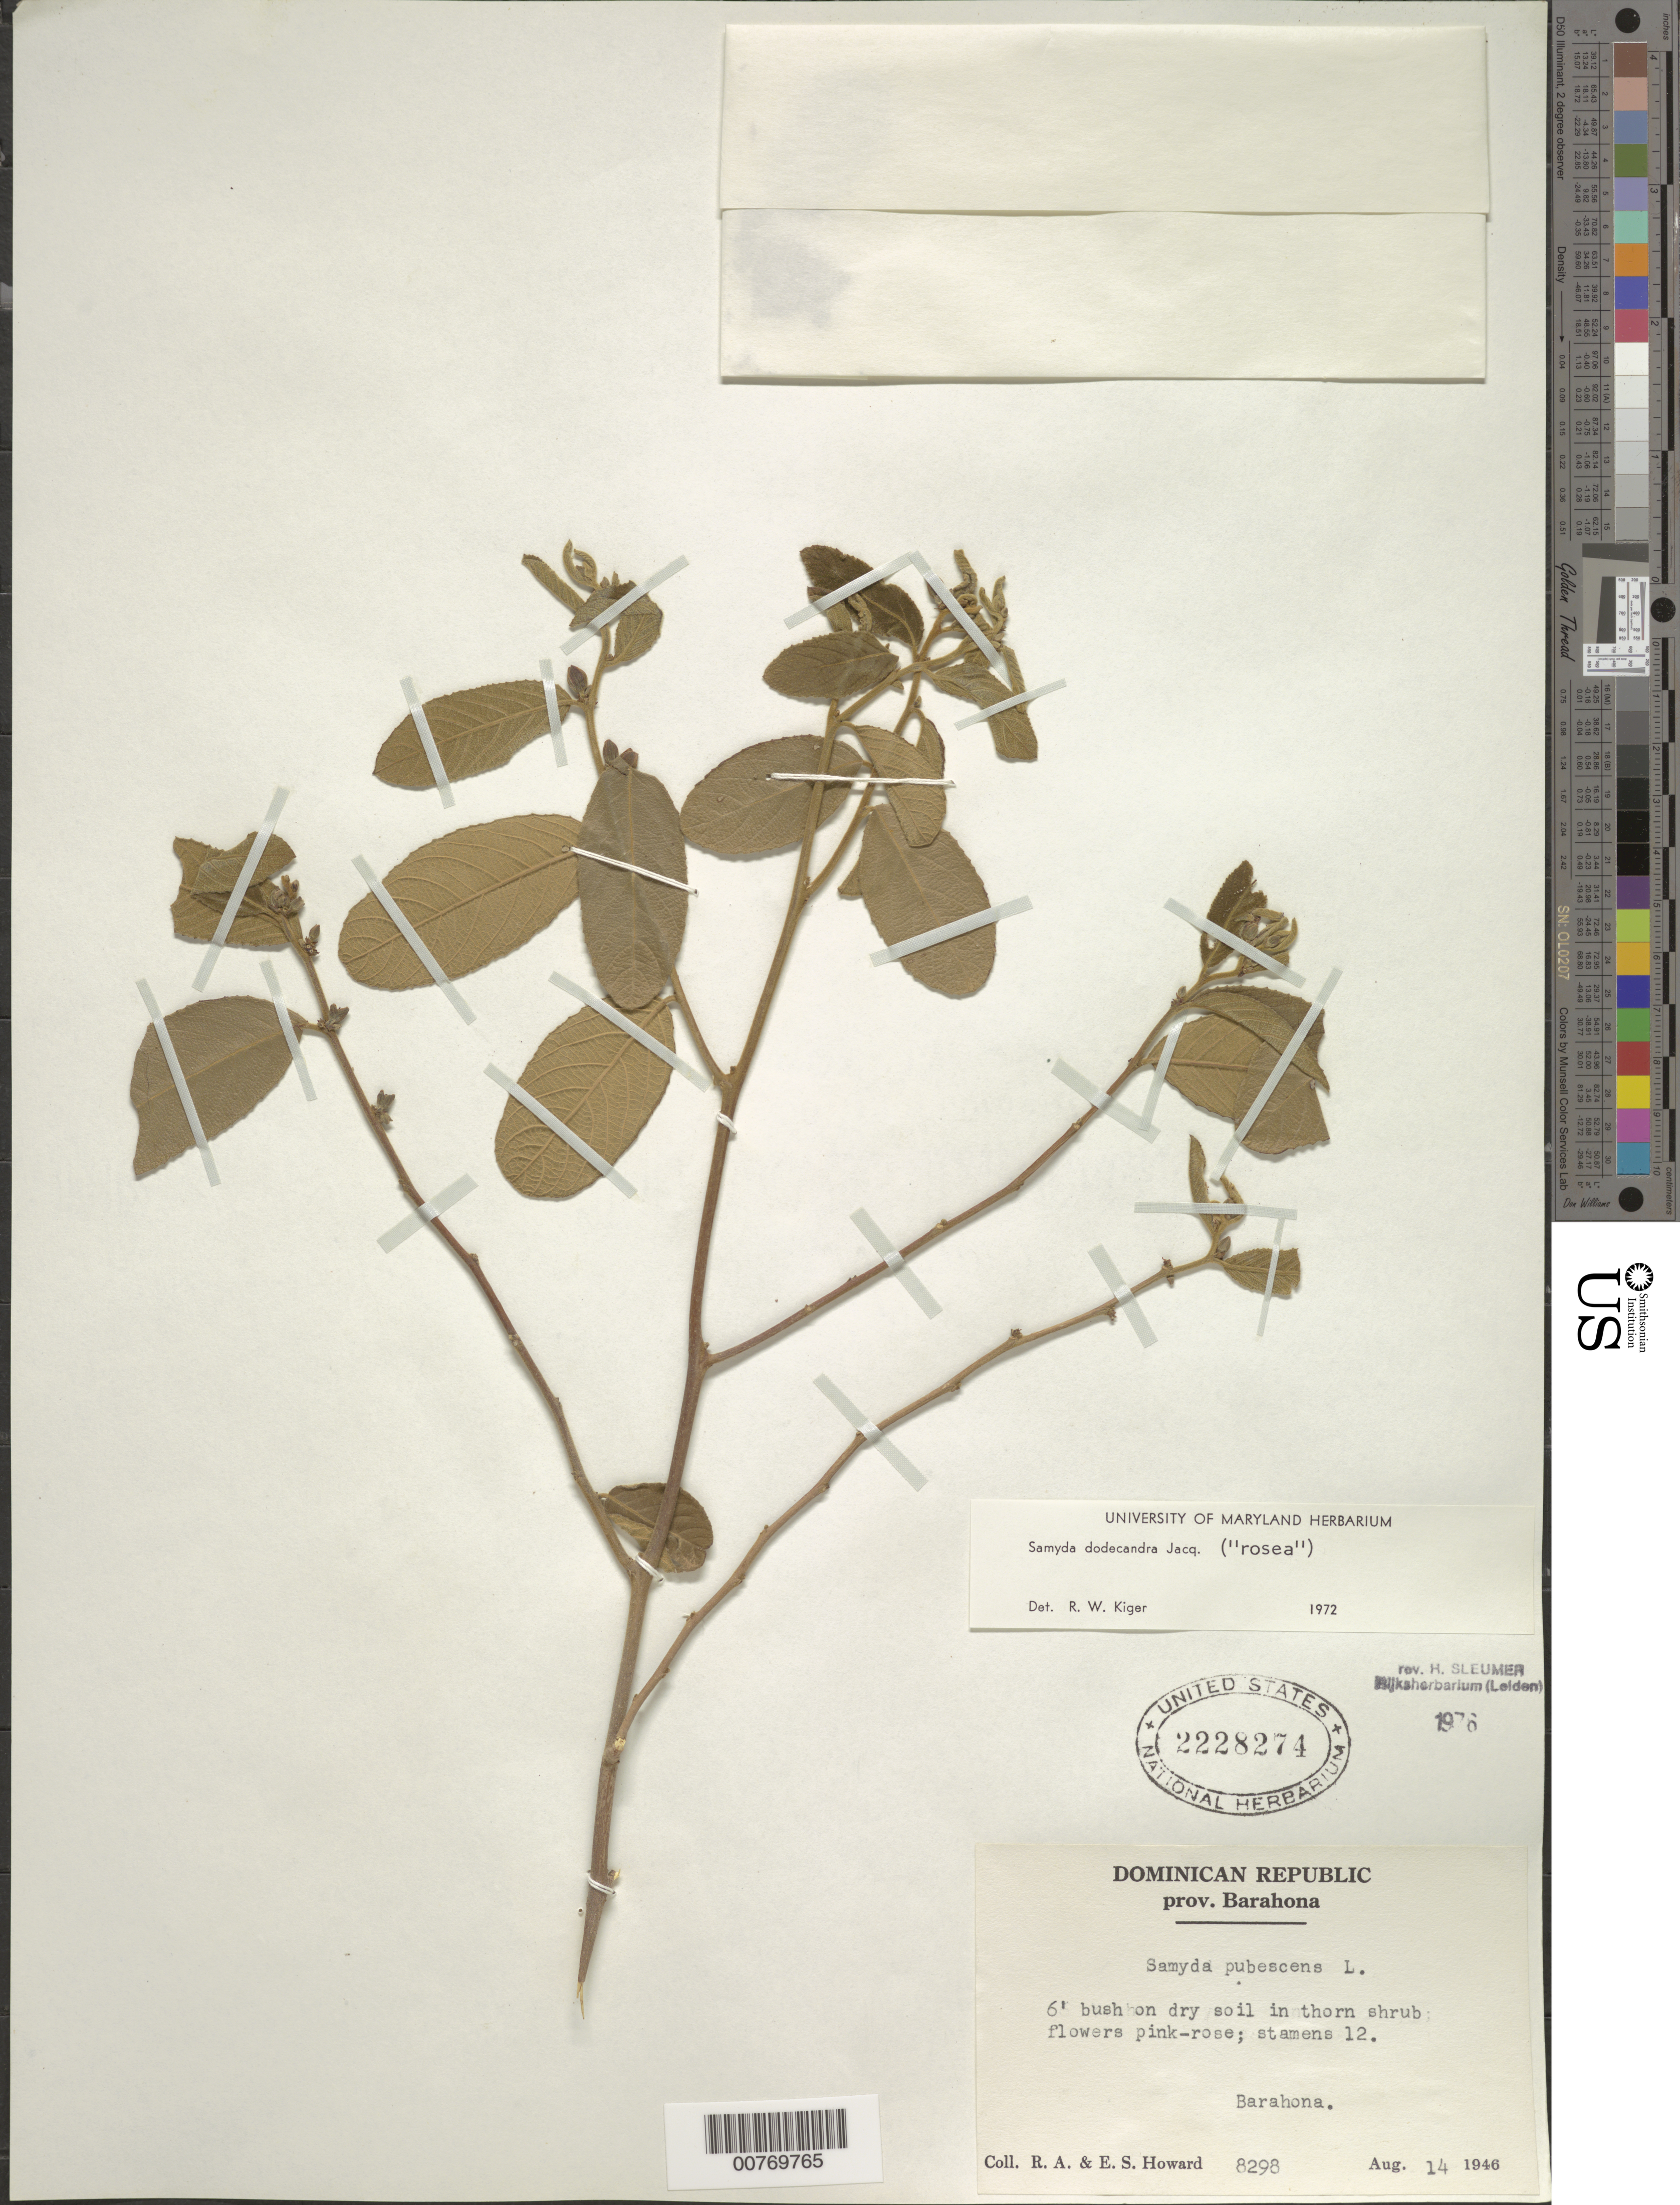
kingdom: Plantae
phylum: Tracheophyta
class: Magnoliopsida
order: Malpighiales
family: Salicaceae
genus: Casearia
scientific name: Casearia dodecandra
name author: (Jacq.) T. Samar. & M.H. Alford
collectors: R. A. Howard & E. S. Howard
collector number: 8298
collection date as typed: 14 Aug 1946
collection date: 1946-08-14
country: Dominican Republic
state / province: Barahona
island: Hispaniola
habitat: Dry soil in thorn shrub.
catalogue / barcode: US 2228274